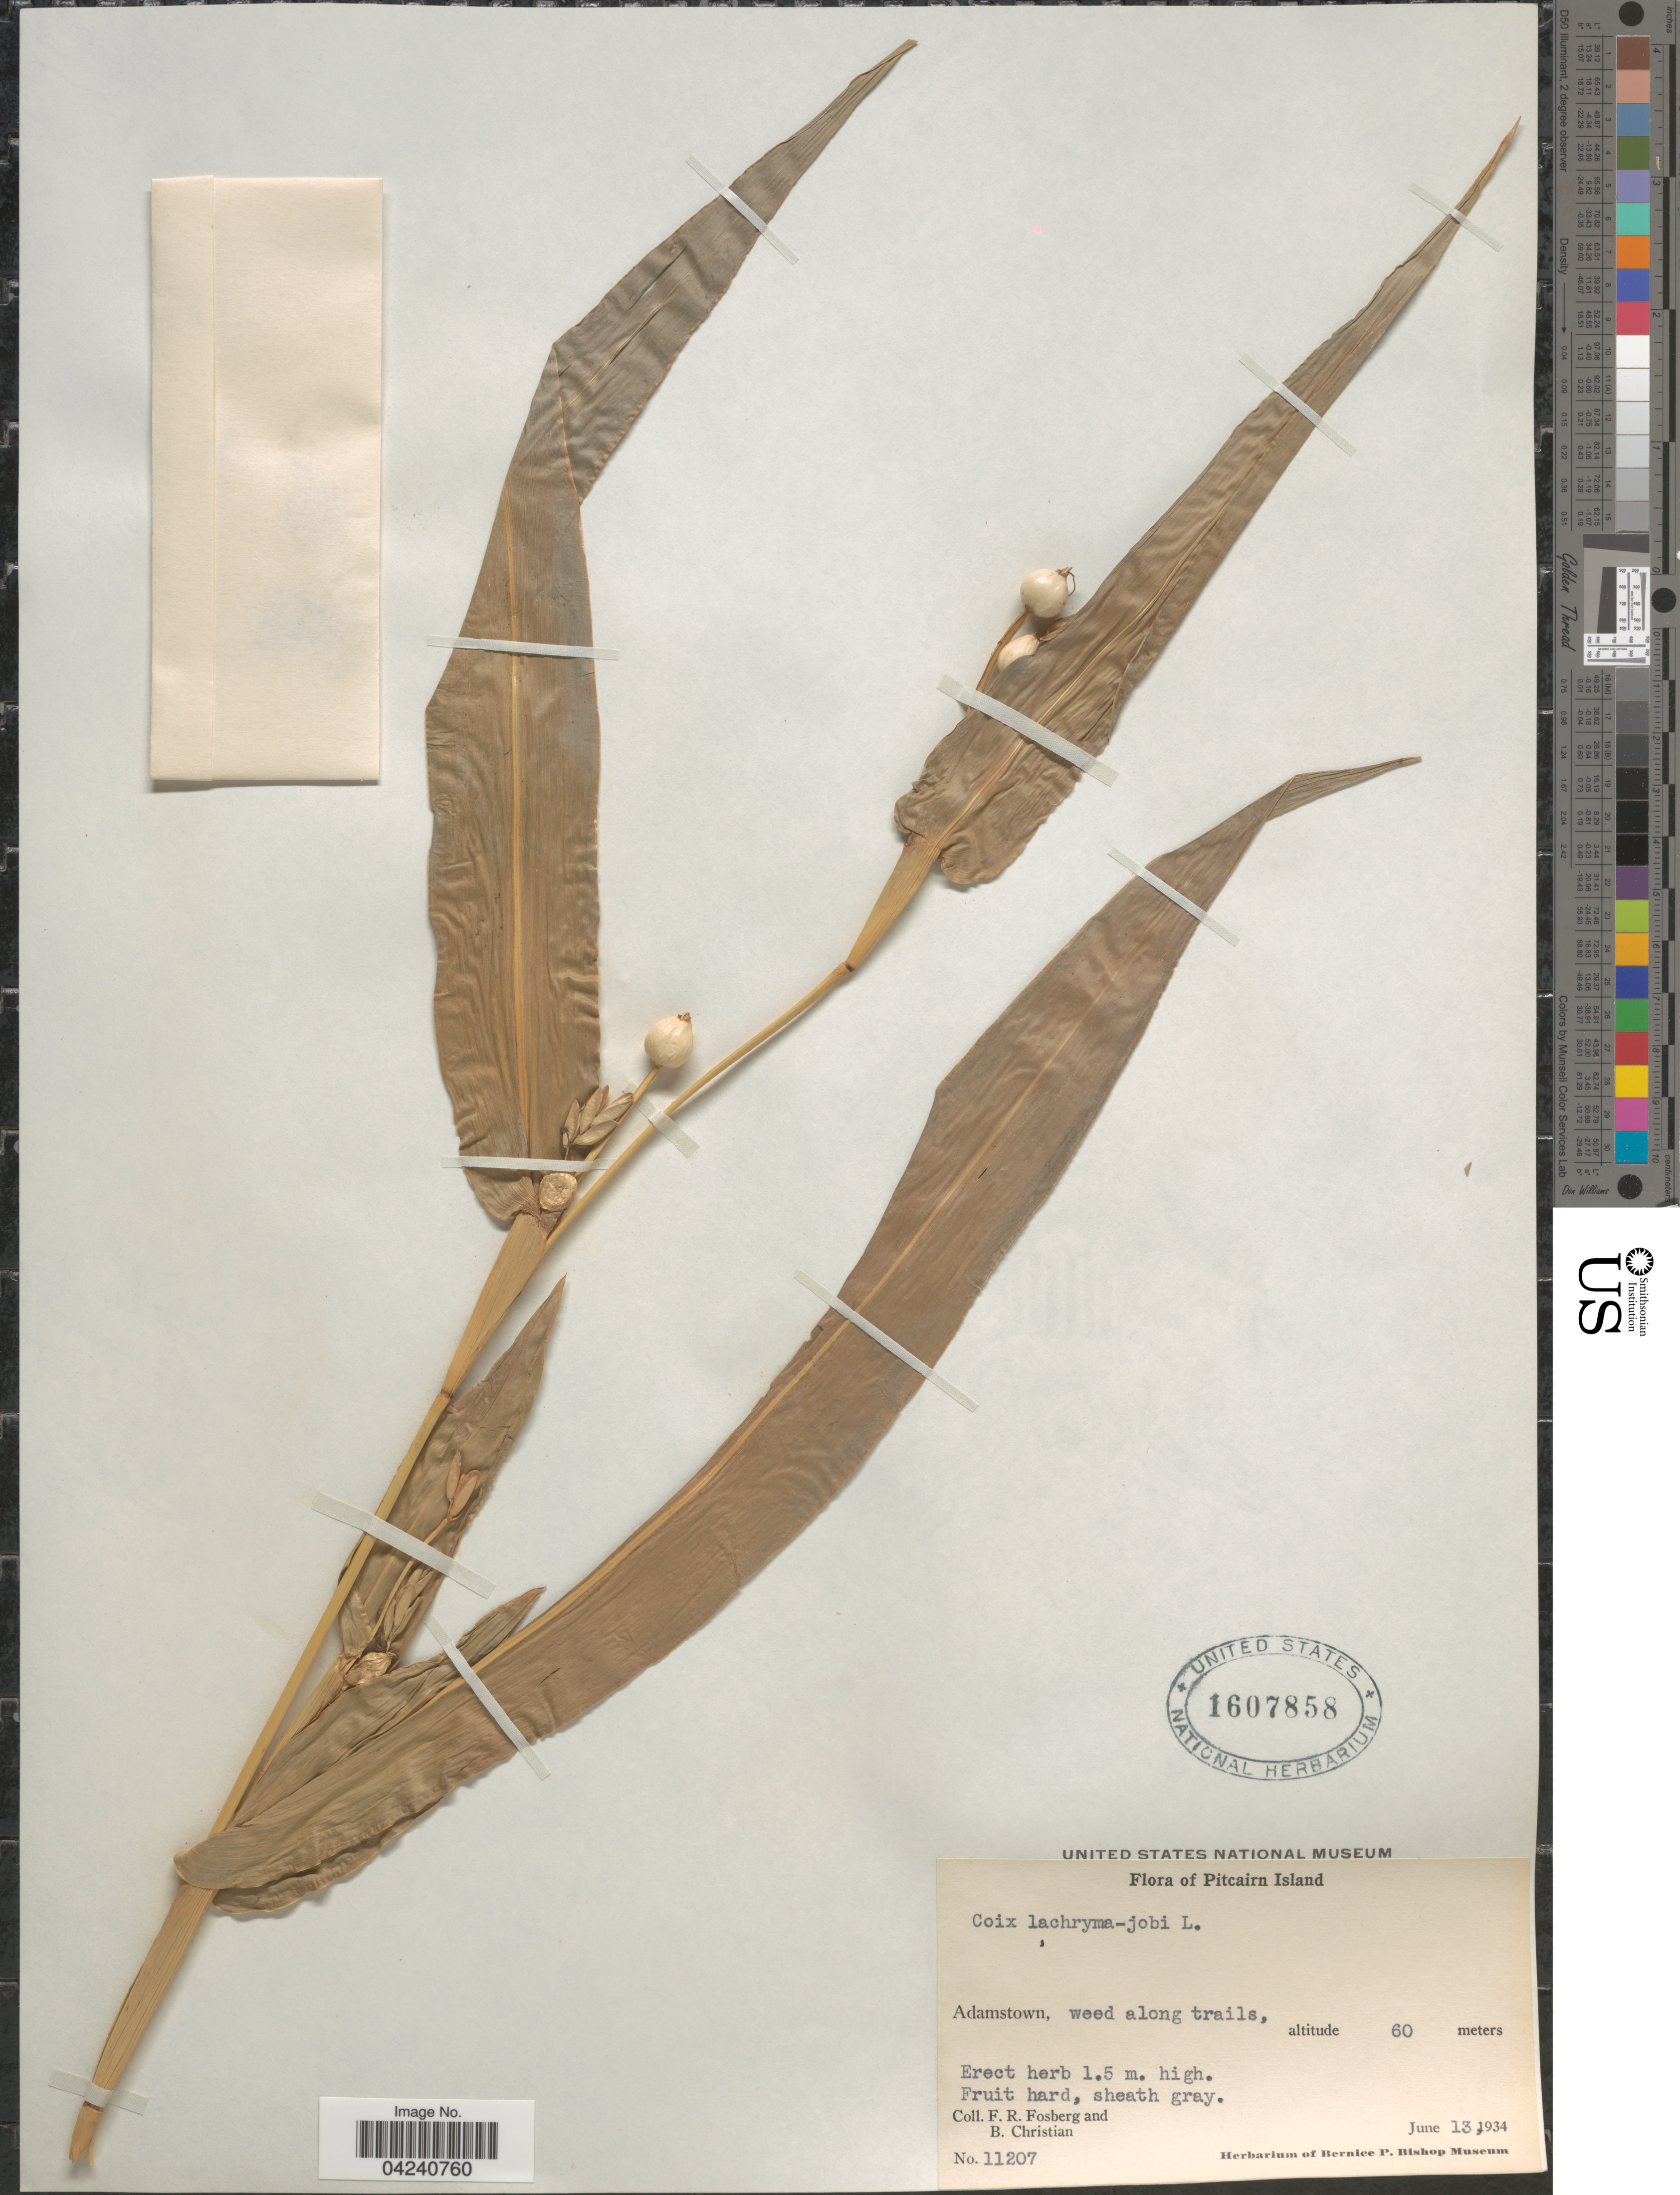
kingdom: Plantae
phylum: Tracheophyta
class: Liliopsida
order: Poales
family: Poaceae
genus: Coix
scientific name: Coix lacryma-jobi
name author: L.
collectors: F. R. Fosberg & B. Christian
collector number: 11207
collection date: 1934-06-13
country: Pitcairn Islands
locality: Adamstown.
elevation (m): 60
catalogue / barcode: US 1607858